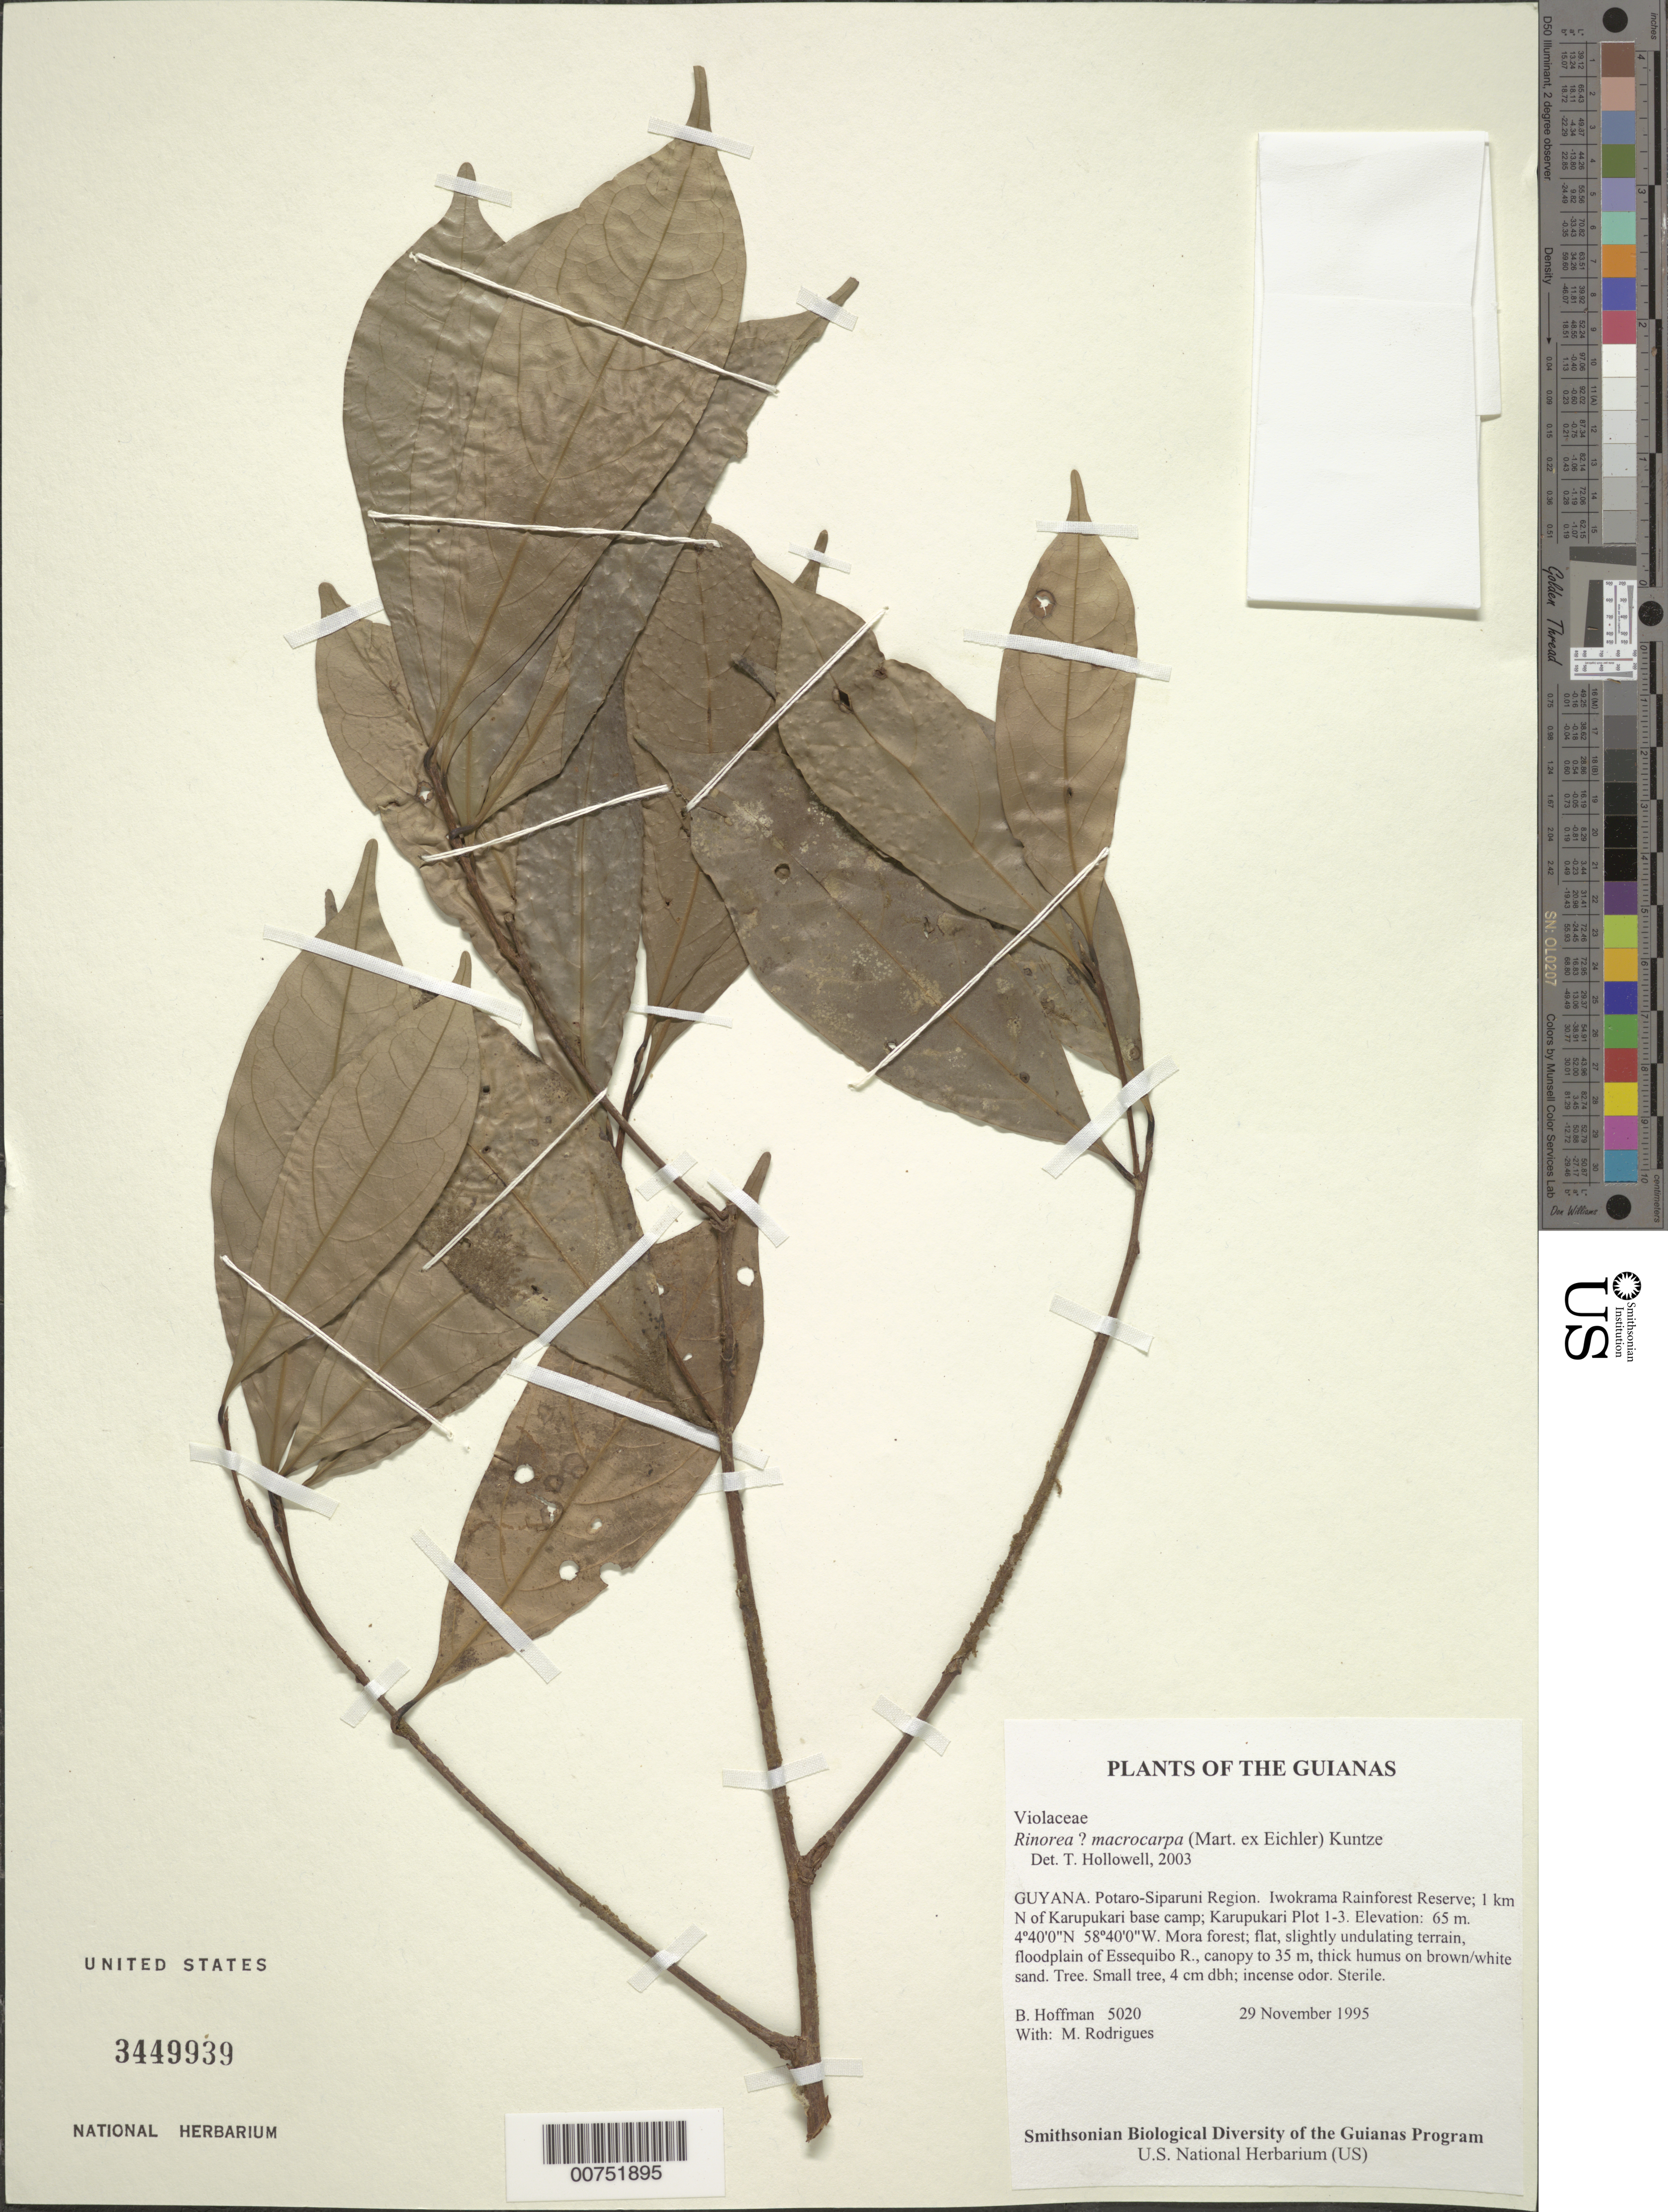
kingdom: Plantae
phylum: Tracheophyta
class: Magnoliopsida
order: Malpighiales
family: Violaceae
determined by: Hoyos-Gomez, S. E.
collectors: B. Hoffman & M. T. Rodrigues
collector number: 5020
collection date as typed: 29 November 1995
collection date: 1995-11-29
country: Guyana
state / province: Potaro-Siparuni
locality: Iwokrama Rainforest Reserve; 1 km N of Karupukari base camp; Karupukari Plot 1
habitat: Mora forest; flat, slightly undulating terrain, floodplain of Essequibo R., canopy to 35 m, thick humus on brown/white sand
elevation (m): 65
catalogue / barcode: US 3449939